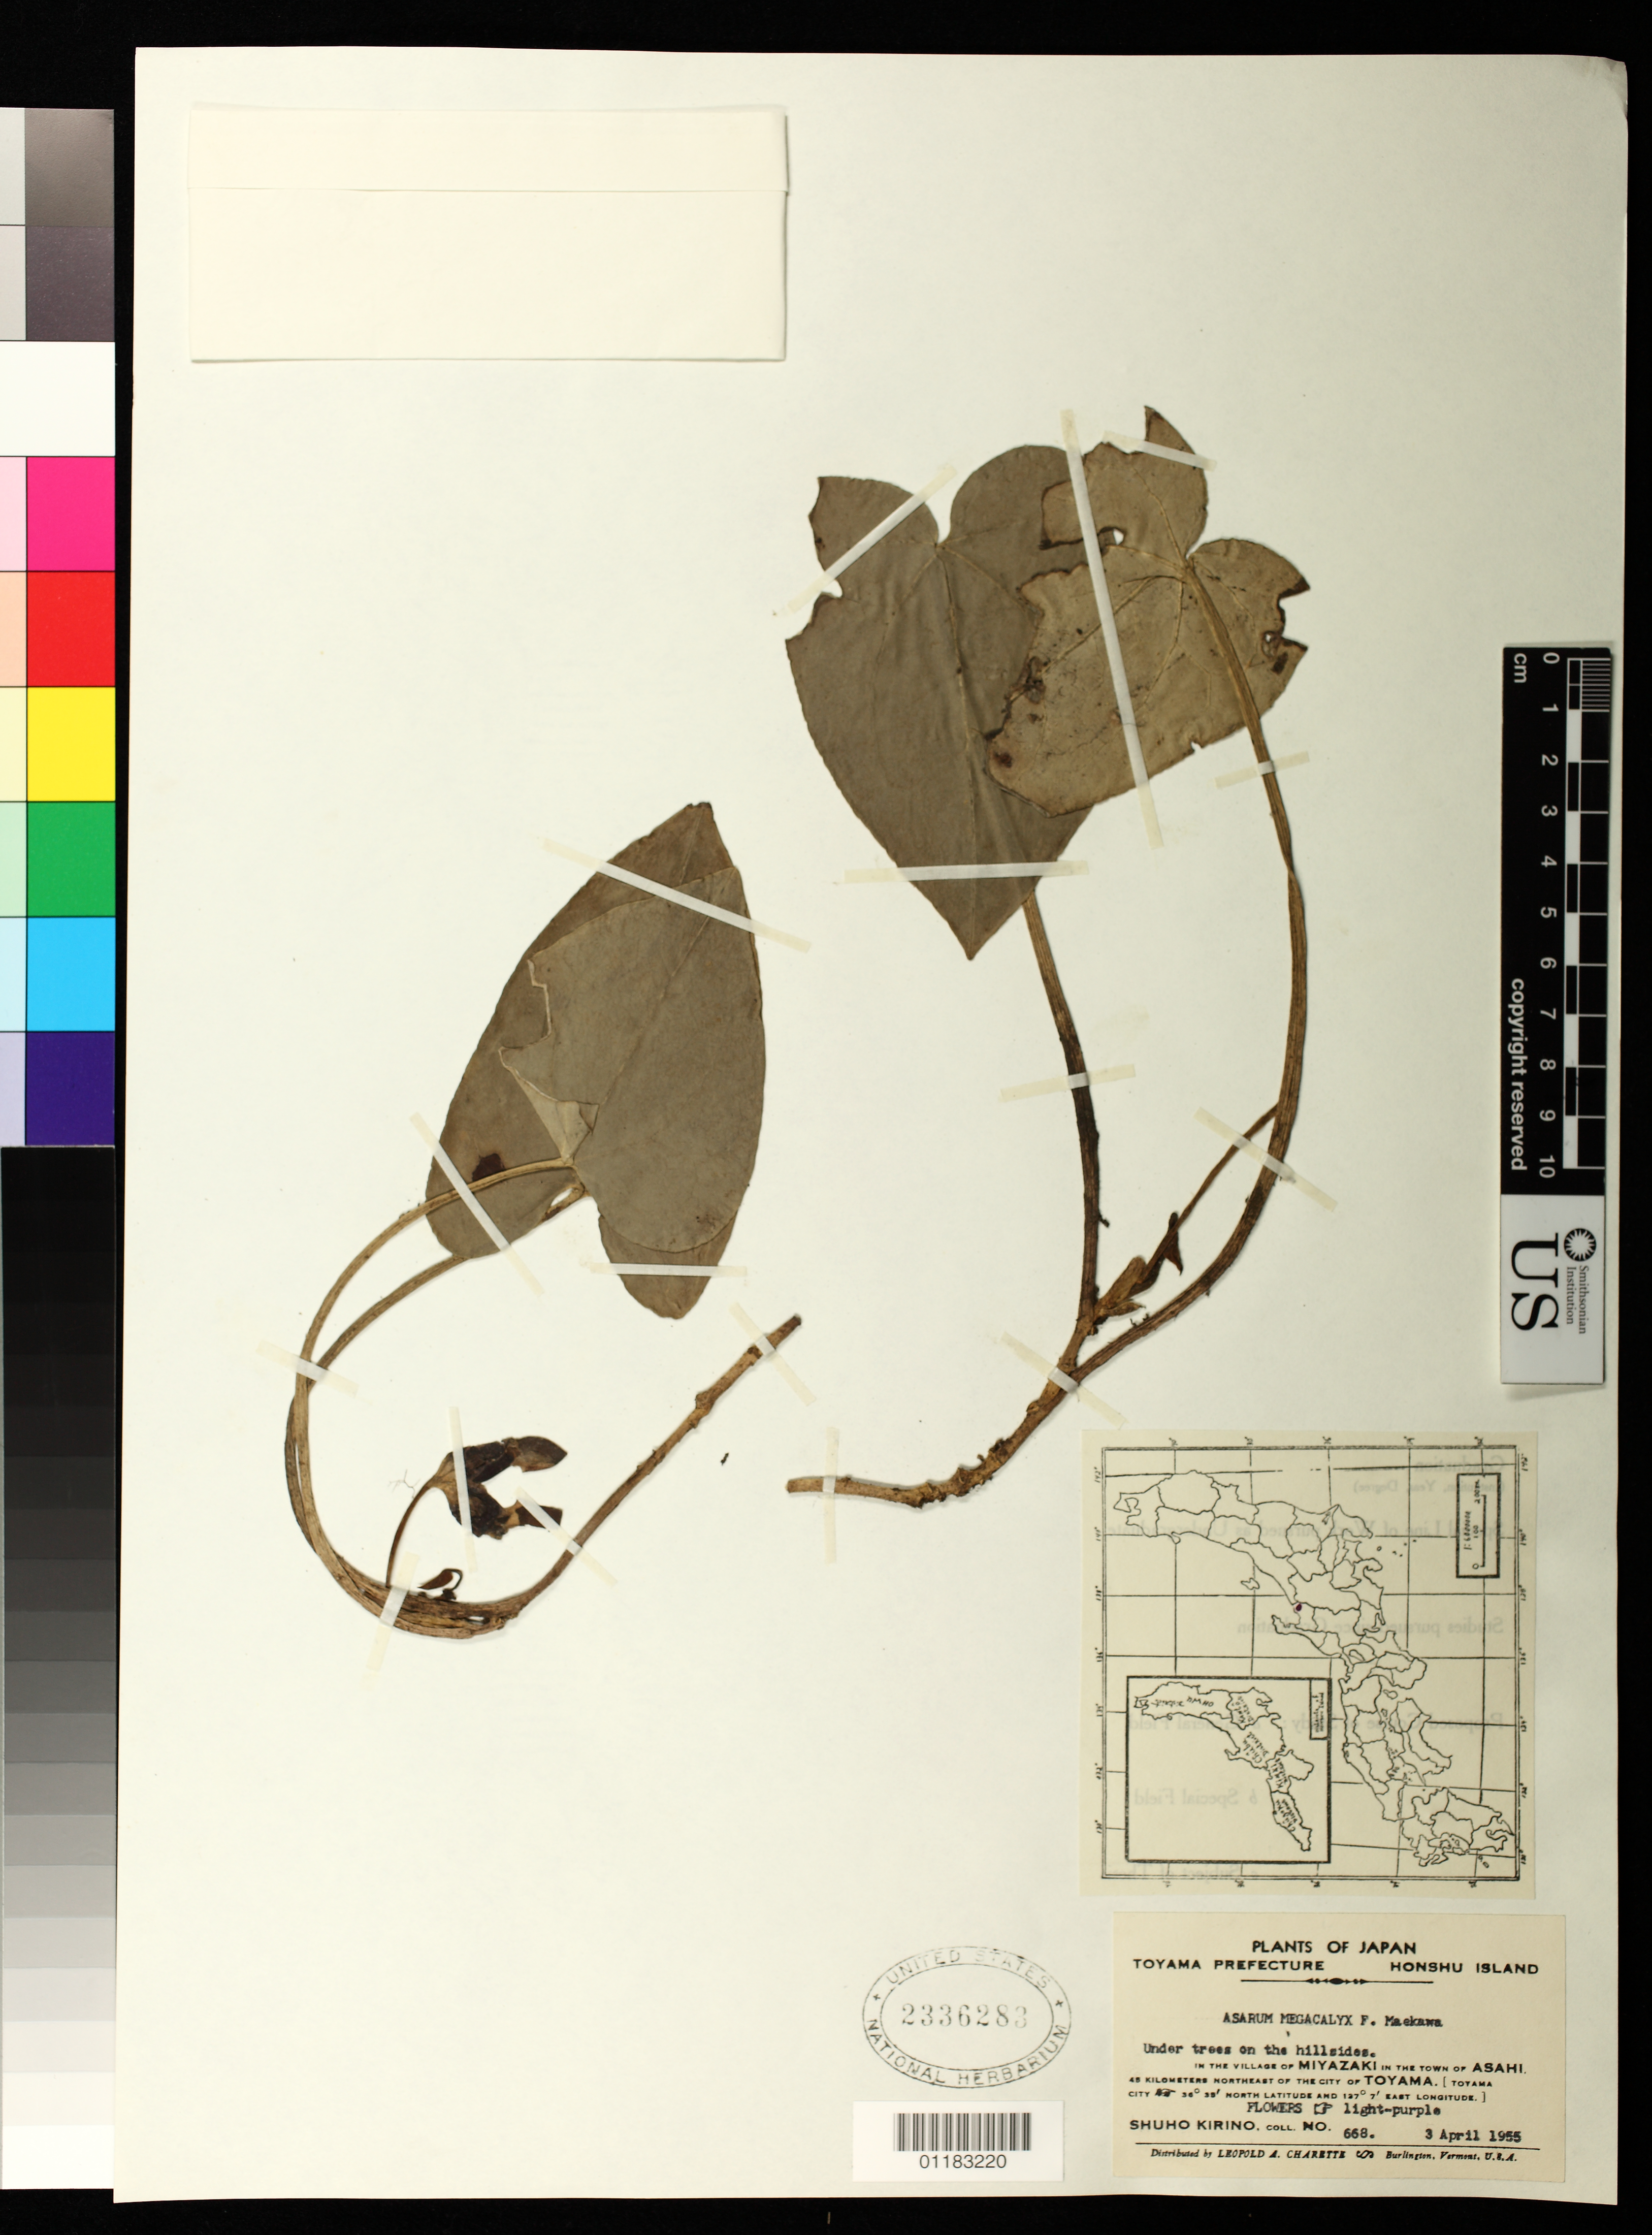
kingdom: Plantae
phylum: Tracheophyta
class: Magnoliopsida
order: Piperales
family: Aristolochiaceae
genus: Asarum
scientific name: Asarum megacalyx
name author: (F. Maek.) T. Sugaw.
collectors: S. Kirino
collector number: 668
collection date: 1955-04-03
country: Japan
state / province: Toyama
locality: Under trees on the hillsides. In the village of Miyazaki in the town of Asahi, 45 kilometers northeast of the city of Toyama.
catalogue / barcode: US 2336283